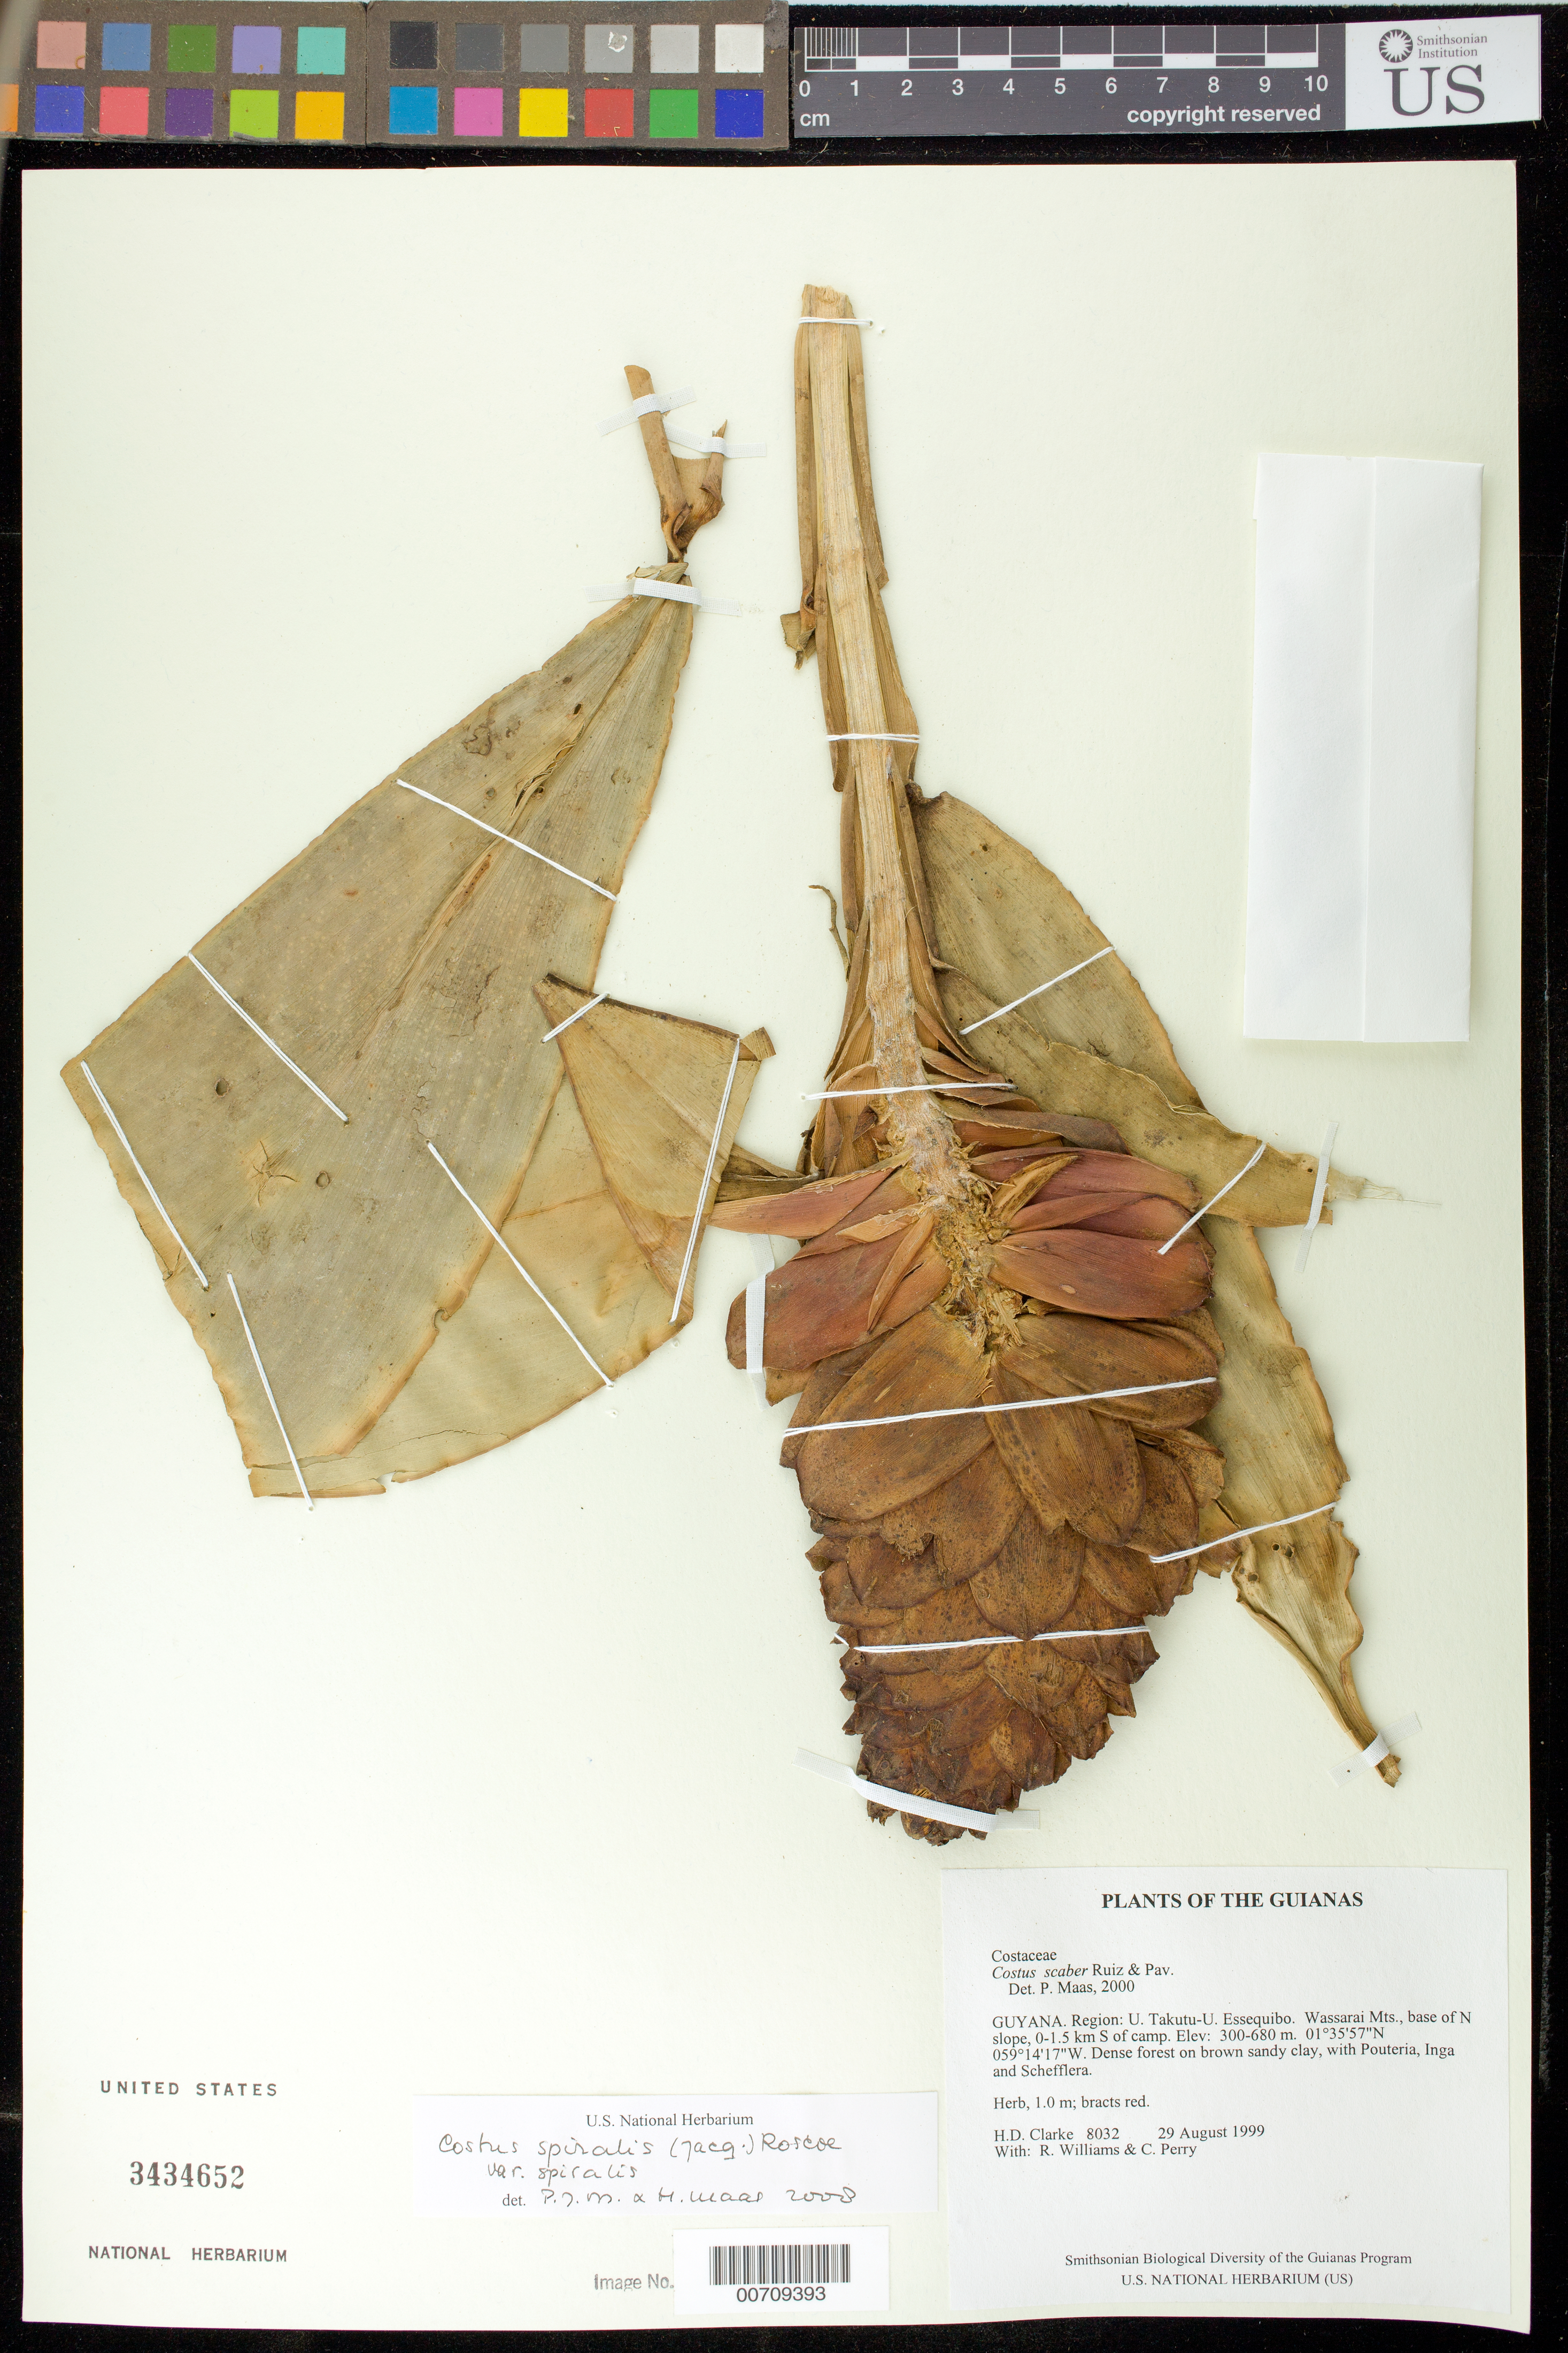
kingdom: Plantae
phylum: Tracheophyta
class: Liliopsida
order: Zingiberales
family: Costaceae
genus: Costus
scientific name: Costus spiralis var. spiralis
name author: (Jacq.) Roscoe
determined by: Maas, Paul J.; Maas, H.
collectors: H. D. Clarke, R. Williams & C. Perry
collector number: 8032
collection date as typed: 29 August 1999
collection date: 1999-08-29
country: Guyana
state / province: U. Takutu-U. Essequibo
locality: Wassarai Mts., base of N slope, 0-1.5 km S of camp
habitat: Dense forest on brown sandy clay, with Pouteria, Inga and Schefflera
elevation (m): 300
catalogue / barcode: US 3434652